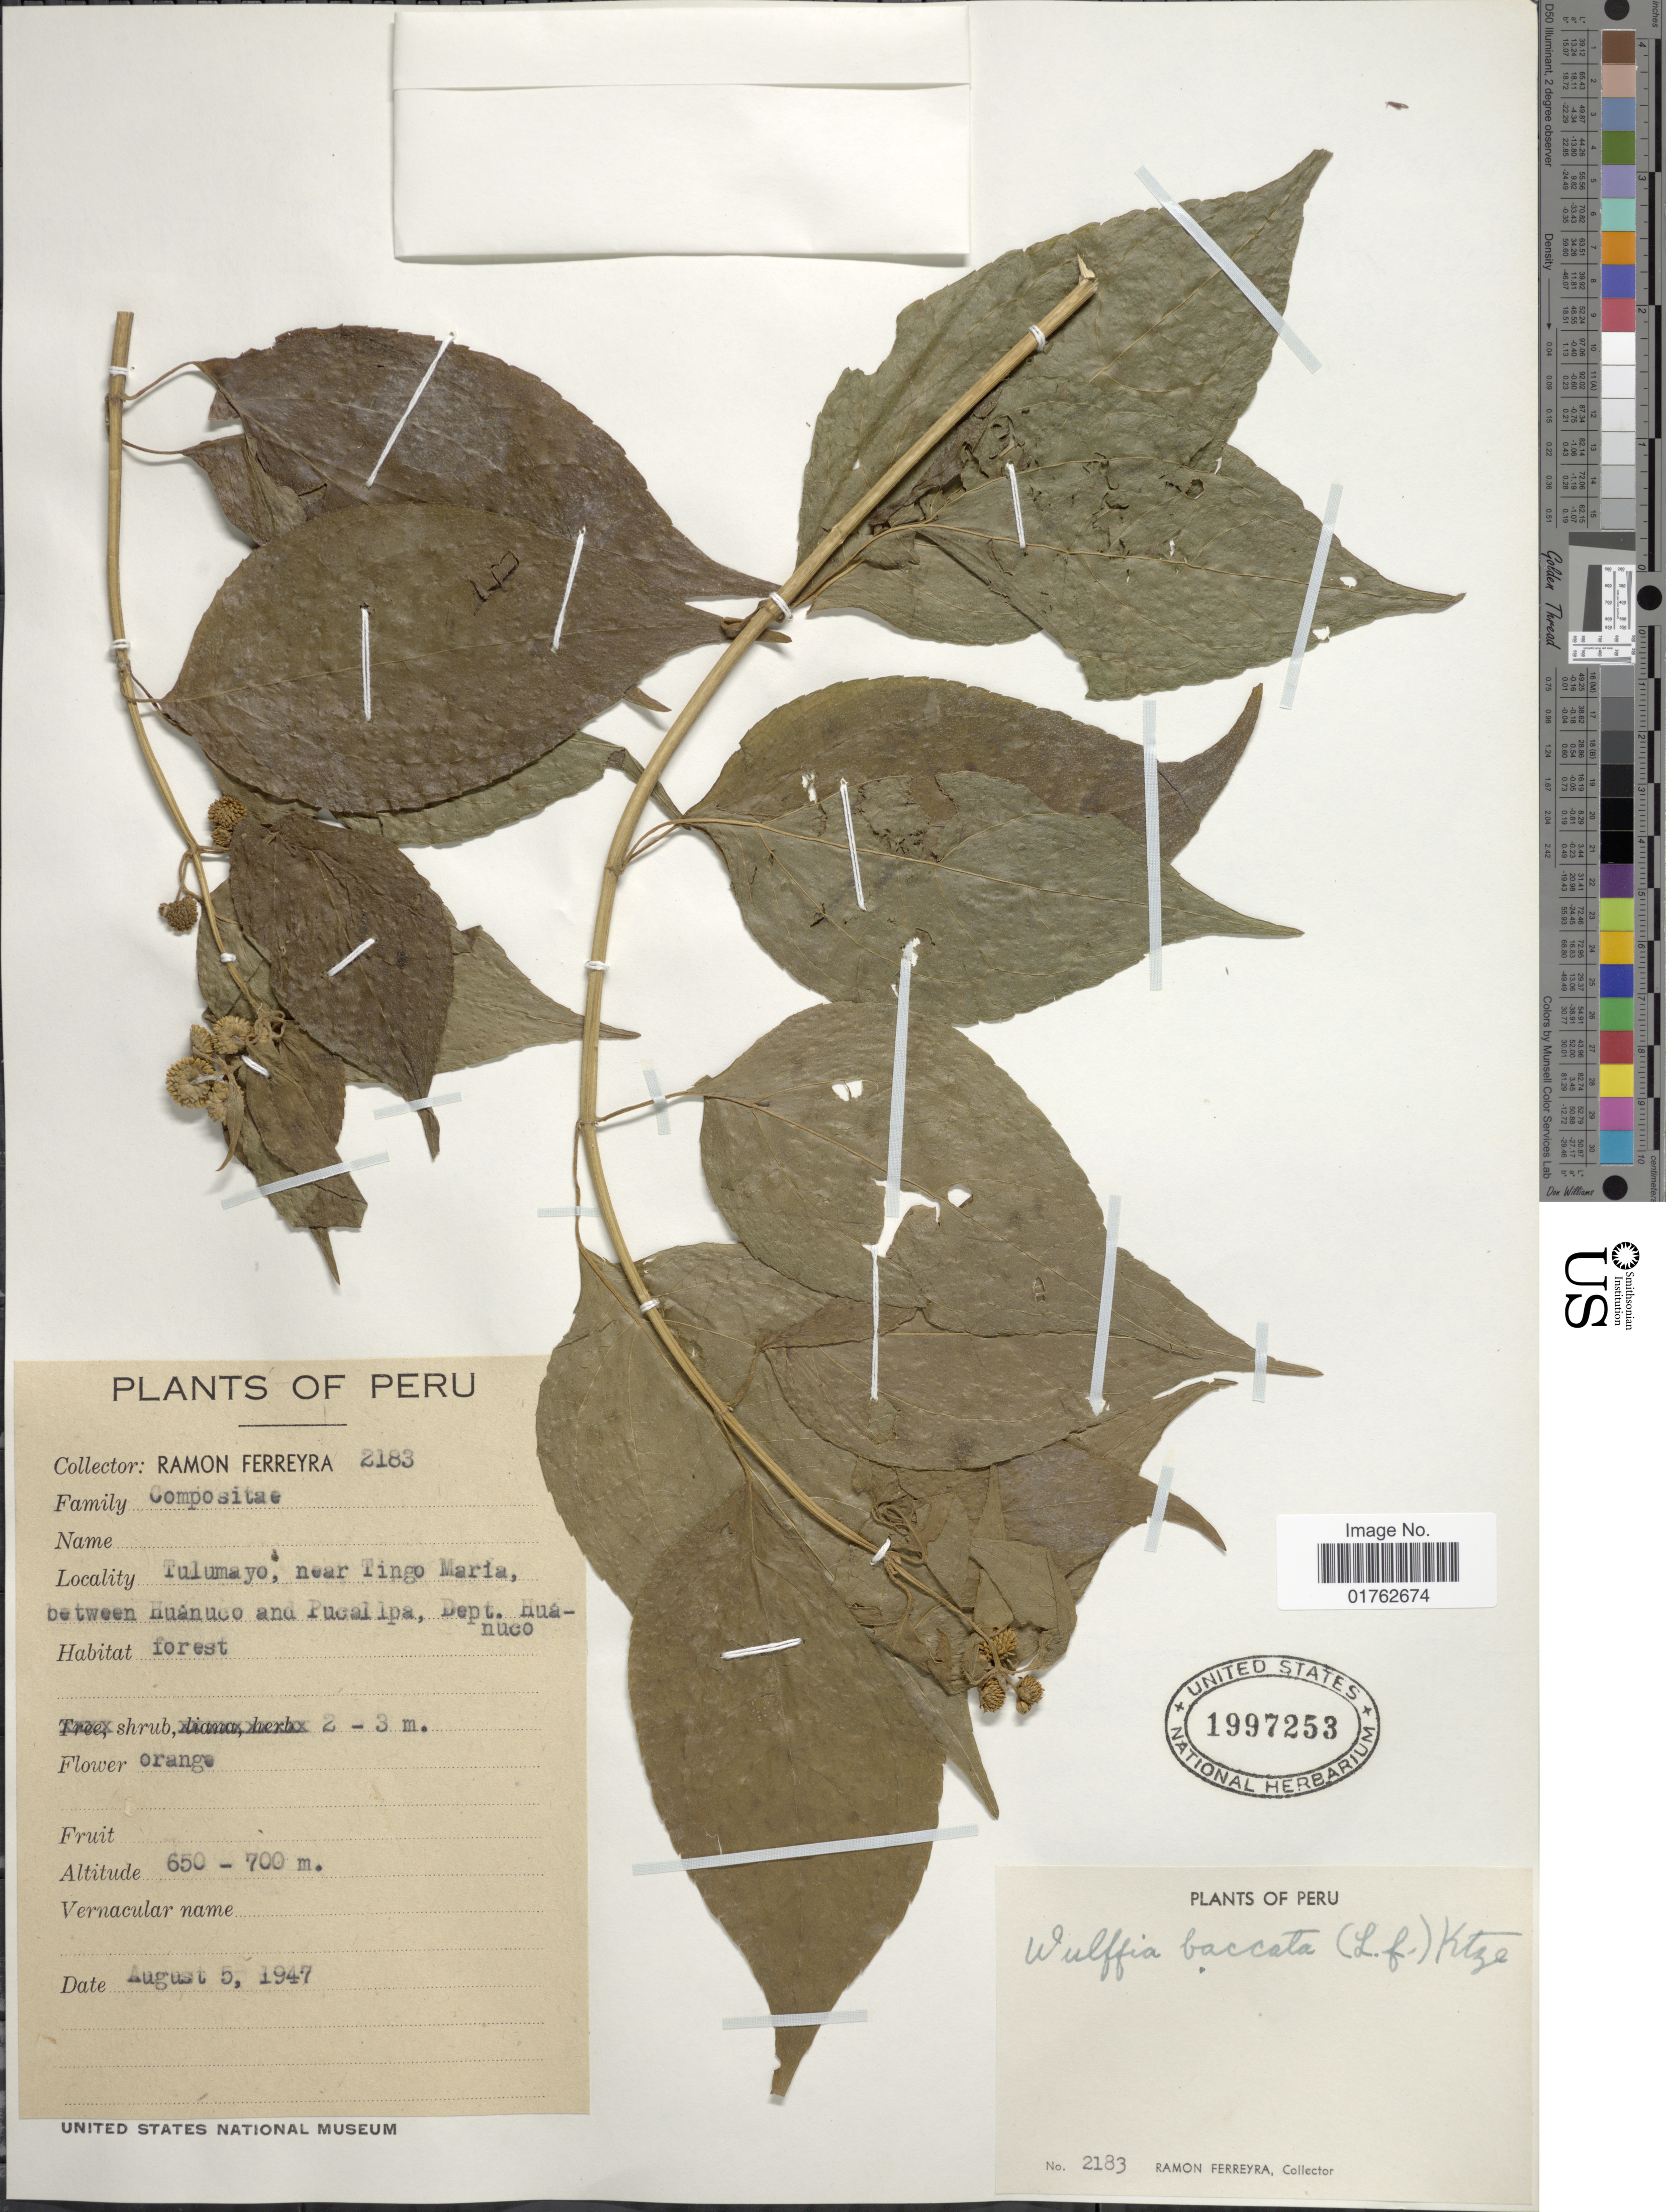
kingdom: Plantae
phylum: Tracheophyta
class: Magnoliopsida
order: Asterales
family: Asteraceae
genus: Wulffia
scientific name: Wulffia baccata var. baccata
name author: (L.) Kuntze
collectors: R. A. Ferreyra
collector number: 2183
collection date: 1947-08-05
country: Peru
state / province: Huánuco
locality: Tulumayo, near Tingo Maria, between Huanuco and Pucallpa, Dept. Huanuco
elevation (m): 650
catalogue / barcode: US 1997253